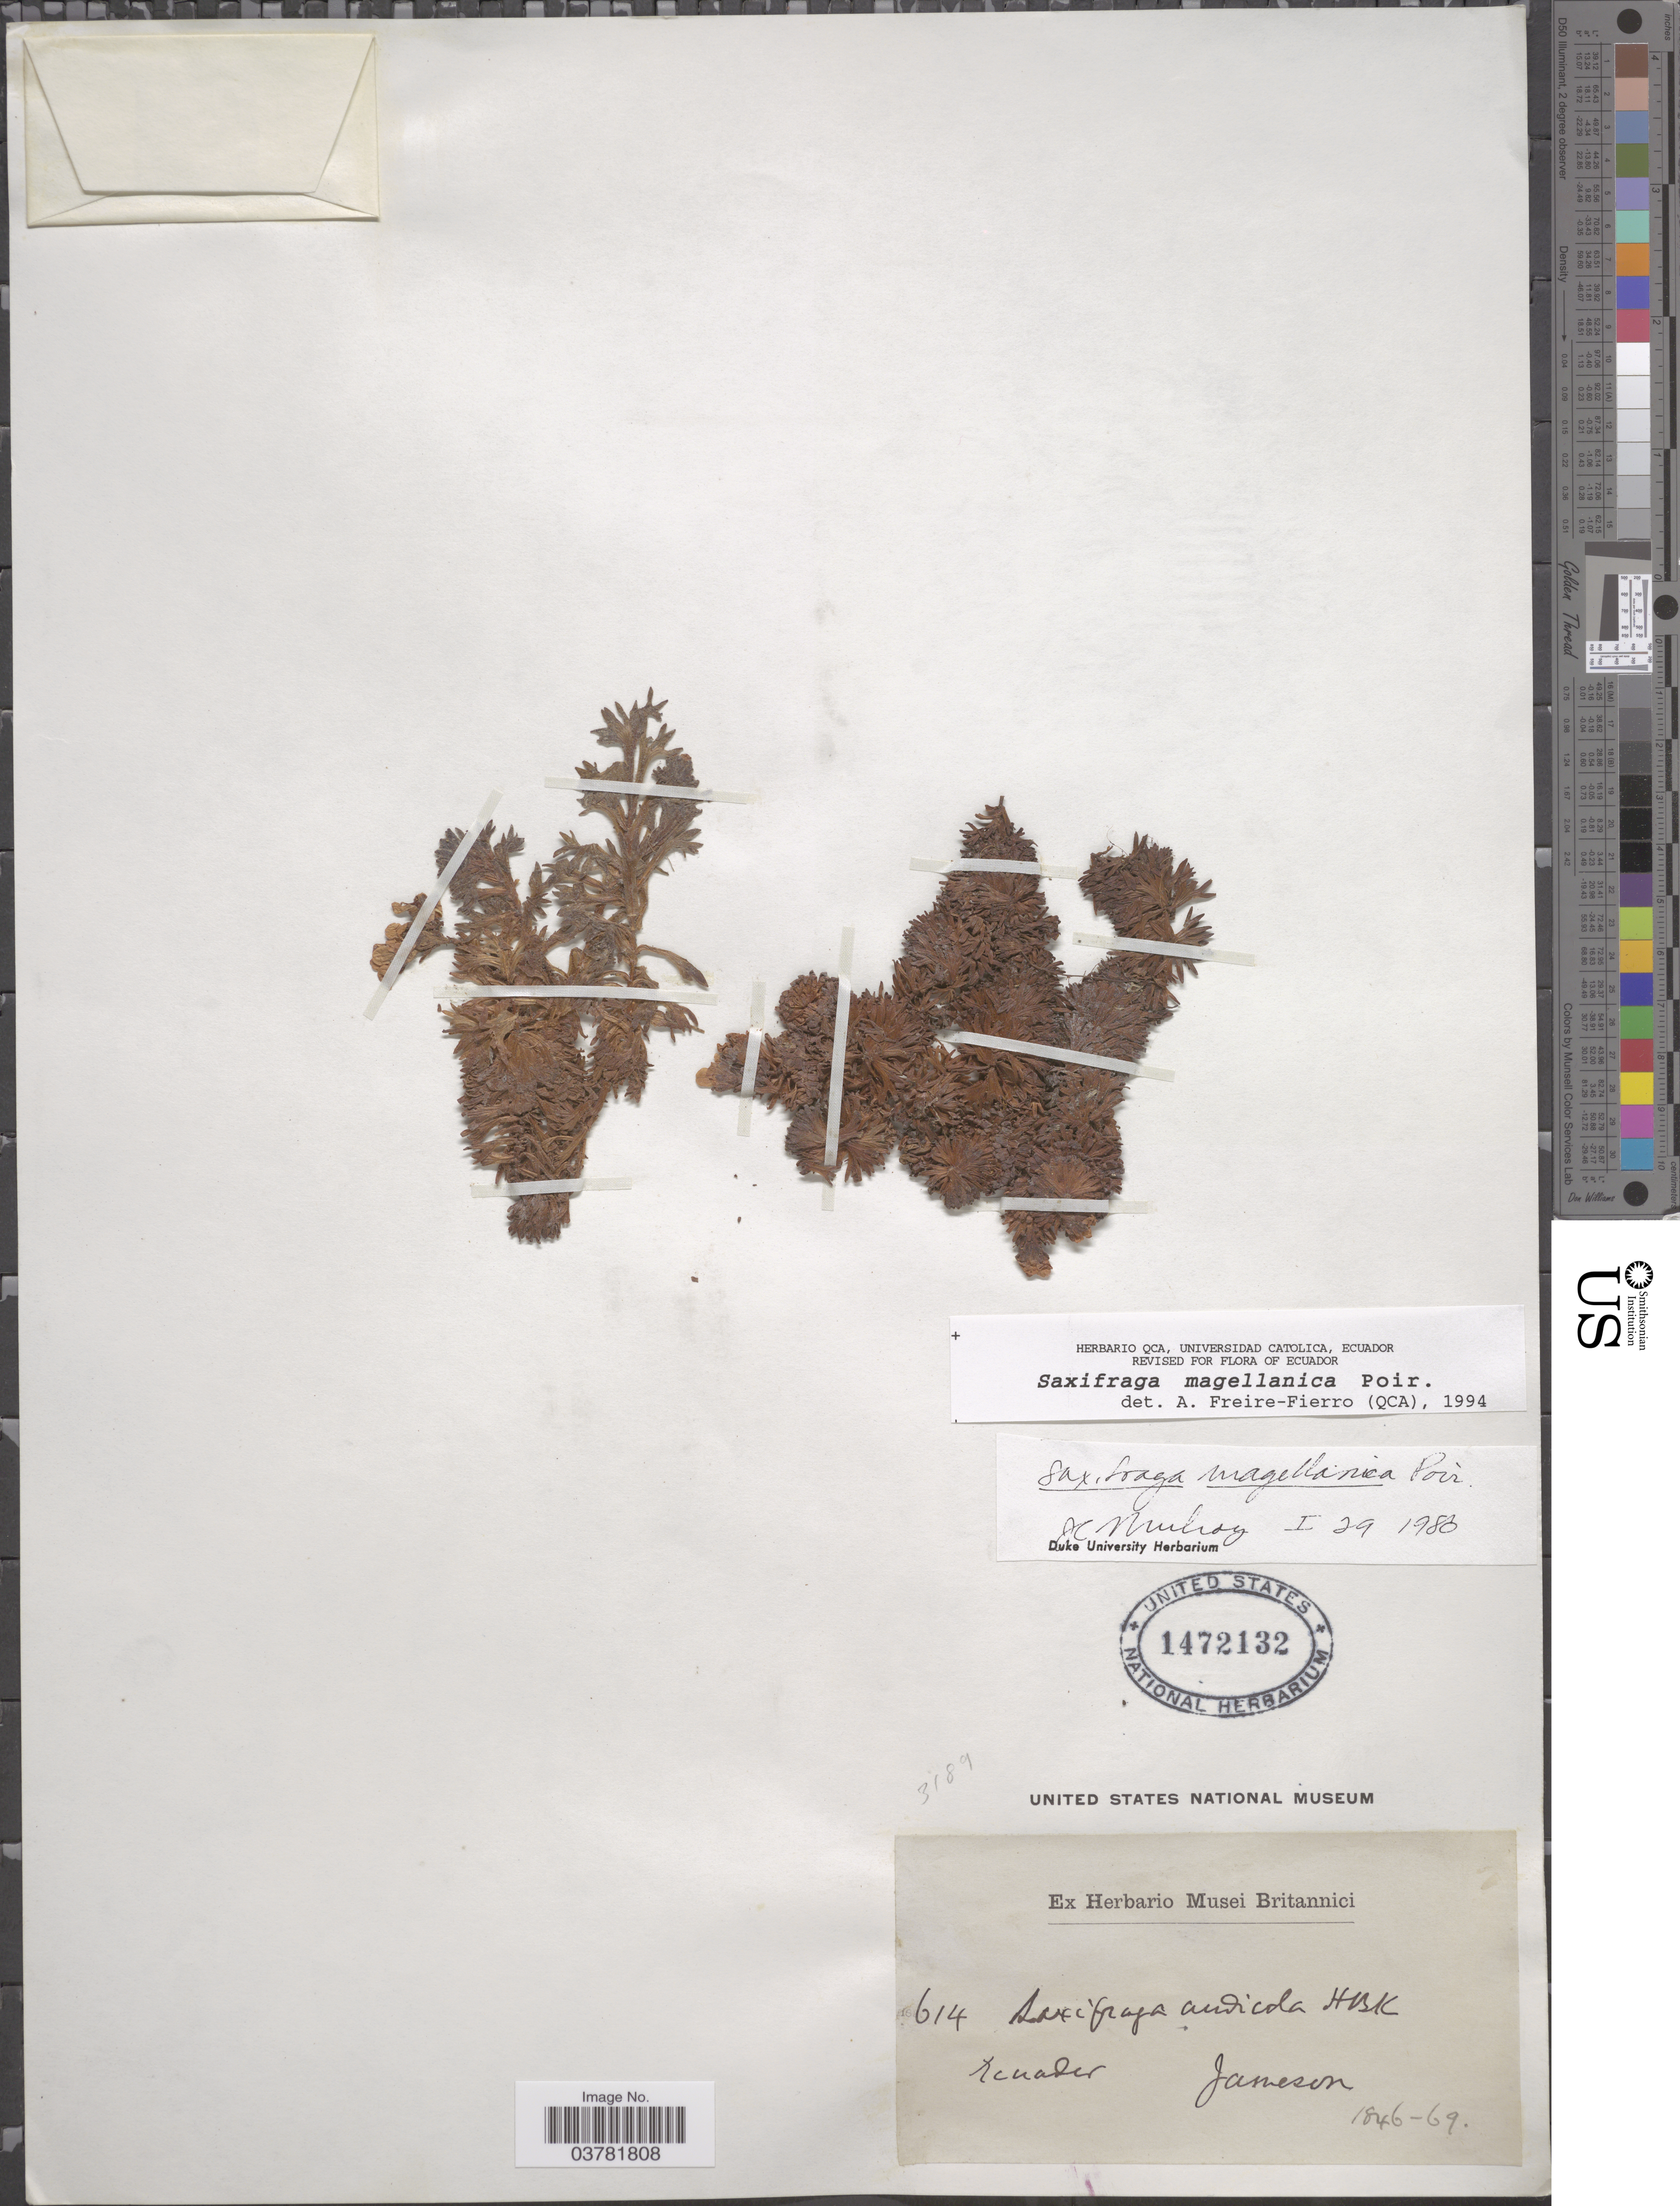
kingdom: Plantae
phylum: Tracheophyta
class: Magnoliopsida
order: Saxifragales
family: Saxifragaceae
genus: Saxifraga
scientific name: Saxifraga magellanica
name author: Poir.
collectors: -- Jameson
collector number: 614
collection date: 1846/1869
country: Ecuador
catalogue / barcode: US 1472132